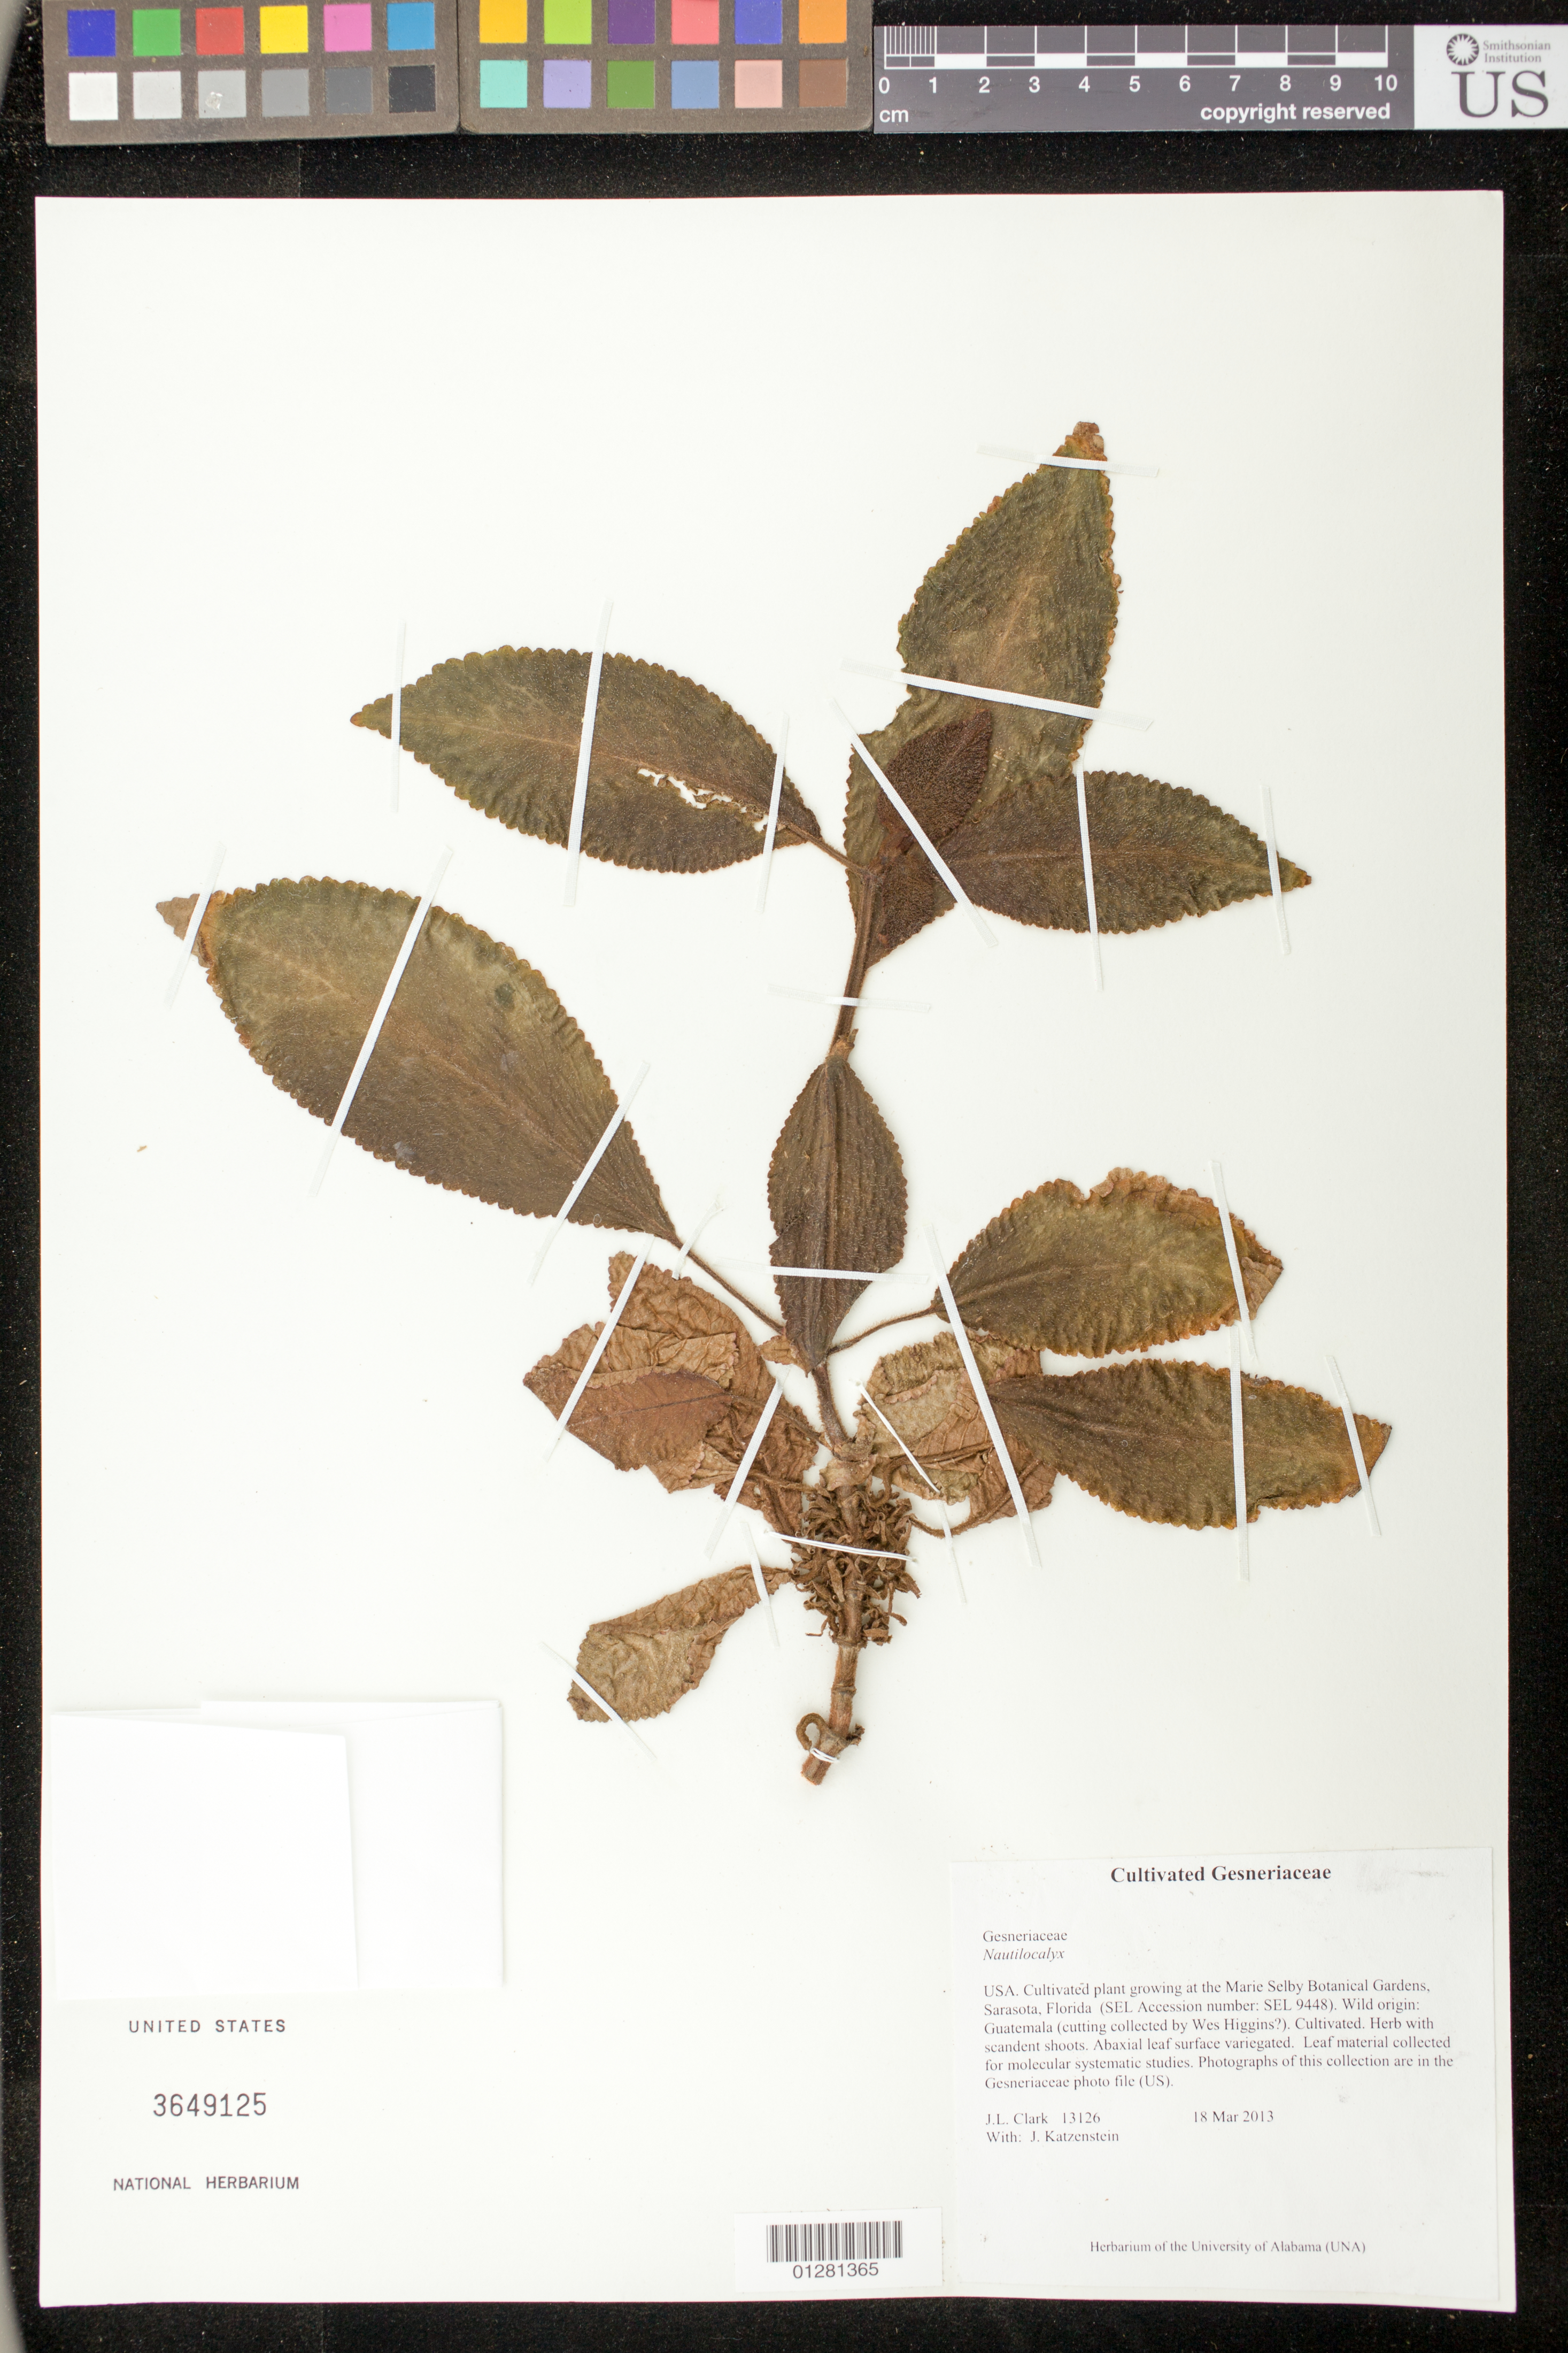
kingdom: Plantae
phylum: Tracheophyta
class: Magnoliopsida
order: Lamiales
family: Gesneriaceae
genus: Nautilocalyx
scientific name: Nautilocalyx sp.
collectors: J. L. Clark & J. Katzenstein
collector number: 13126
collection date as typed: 18 Mar 2013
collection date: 2013-03-18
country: United States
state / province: Florida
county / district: Sarasota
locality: Sarasota. Marie Selby Botanical Gardens.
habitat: Cultivated. Herb.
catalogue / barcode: US 3649125